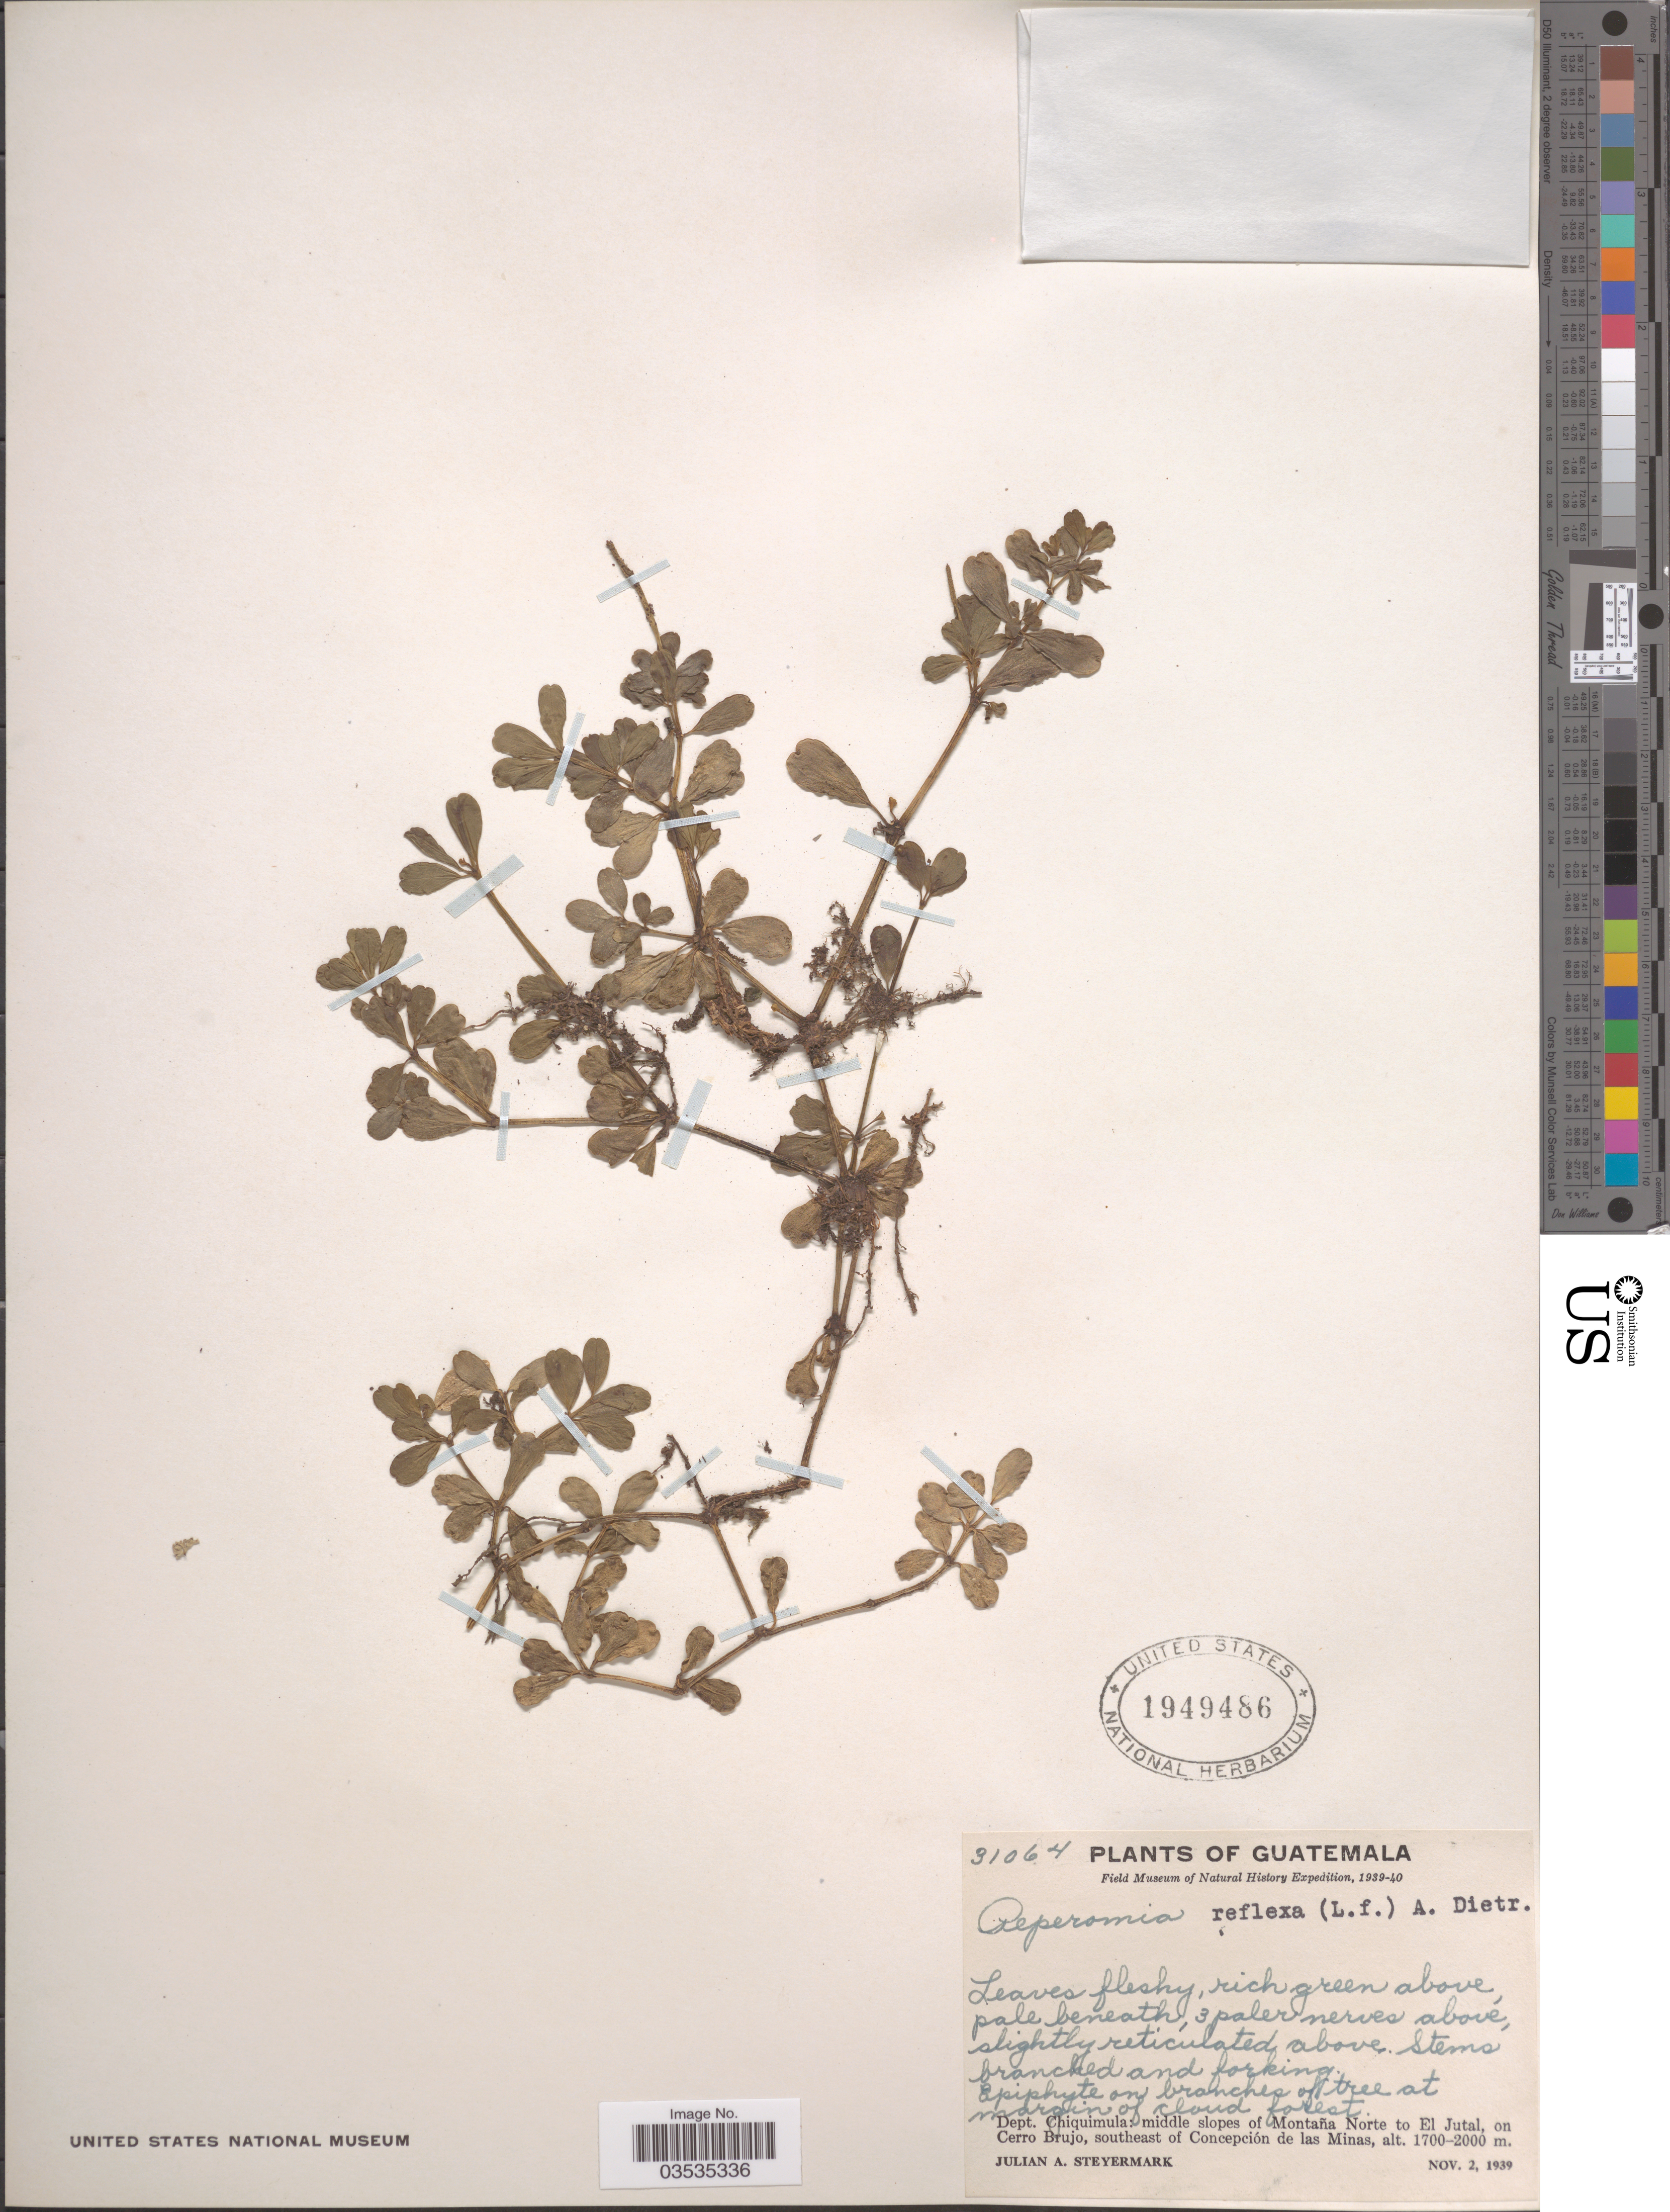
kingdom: Plantae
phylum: Tracheophyta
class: Magnoliopsida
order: Piperales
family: Piperaceae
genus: Peperomia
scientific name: Peperomia quadrifolia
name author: (L.) Kunth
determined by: Jiménez, José Estaban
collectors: J. Steyermark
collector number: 31064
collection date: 1939-11-02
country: Guatemala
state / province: Chiquimula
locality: Dept. Chiquimula: middle slopes of Montaña Norte to El Jutal, on Cerro Brujo, southeast of Concepción de las Minas.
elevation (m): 1700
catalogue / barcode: US 1949486